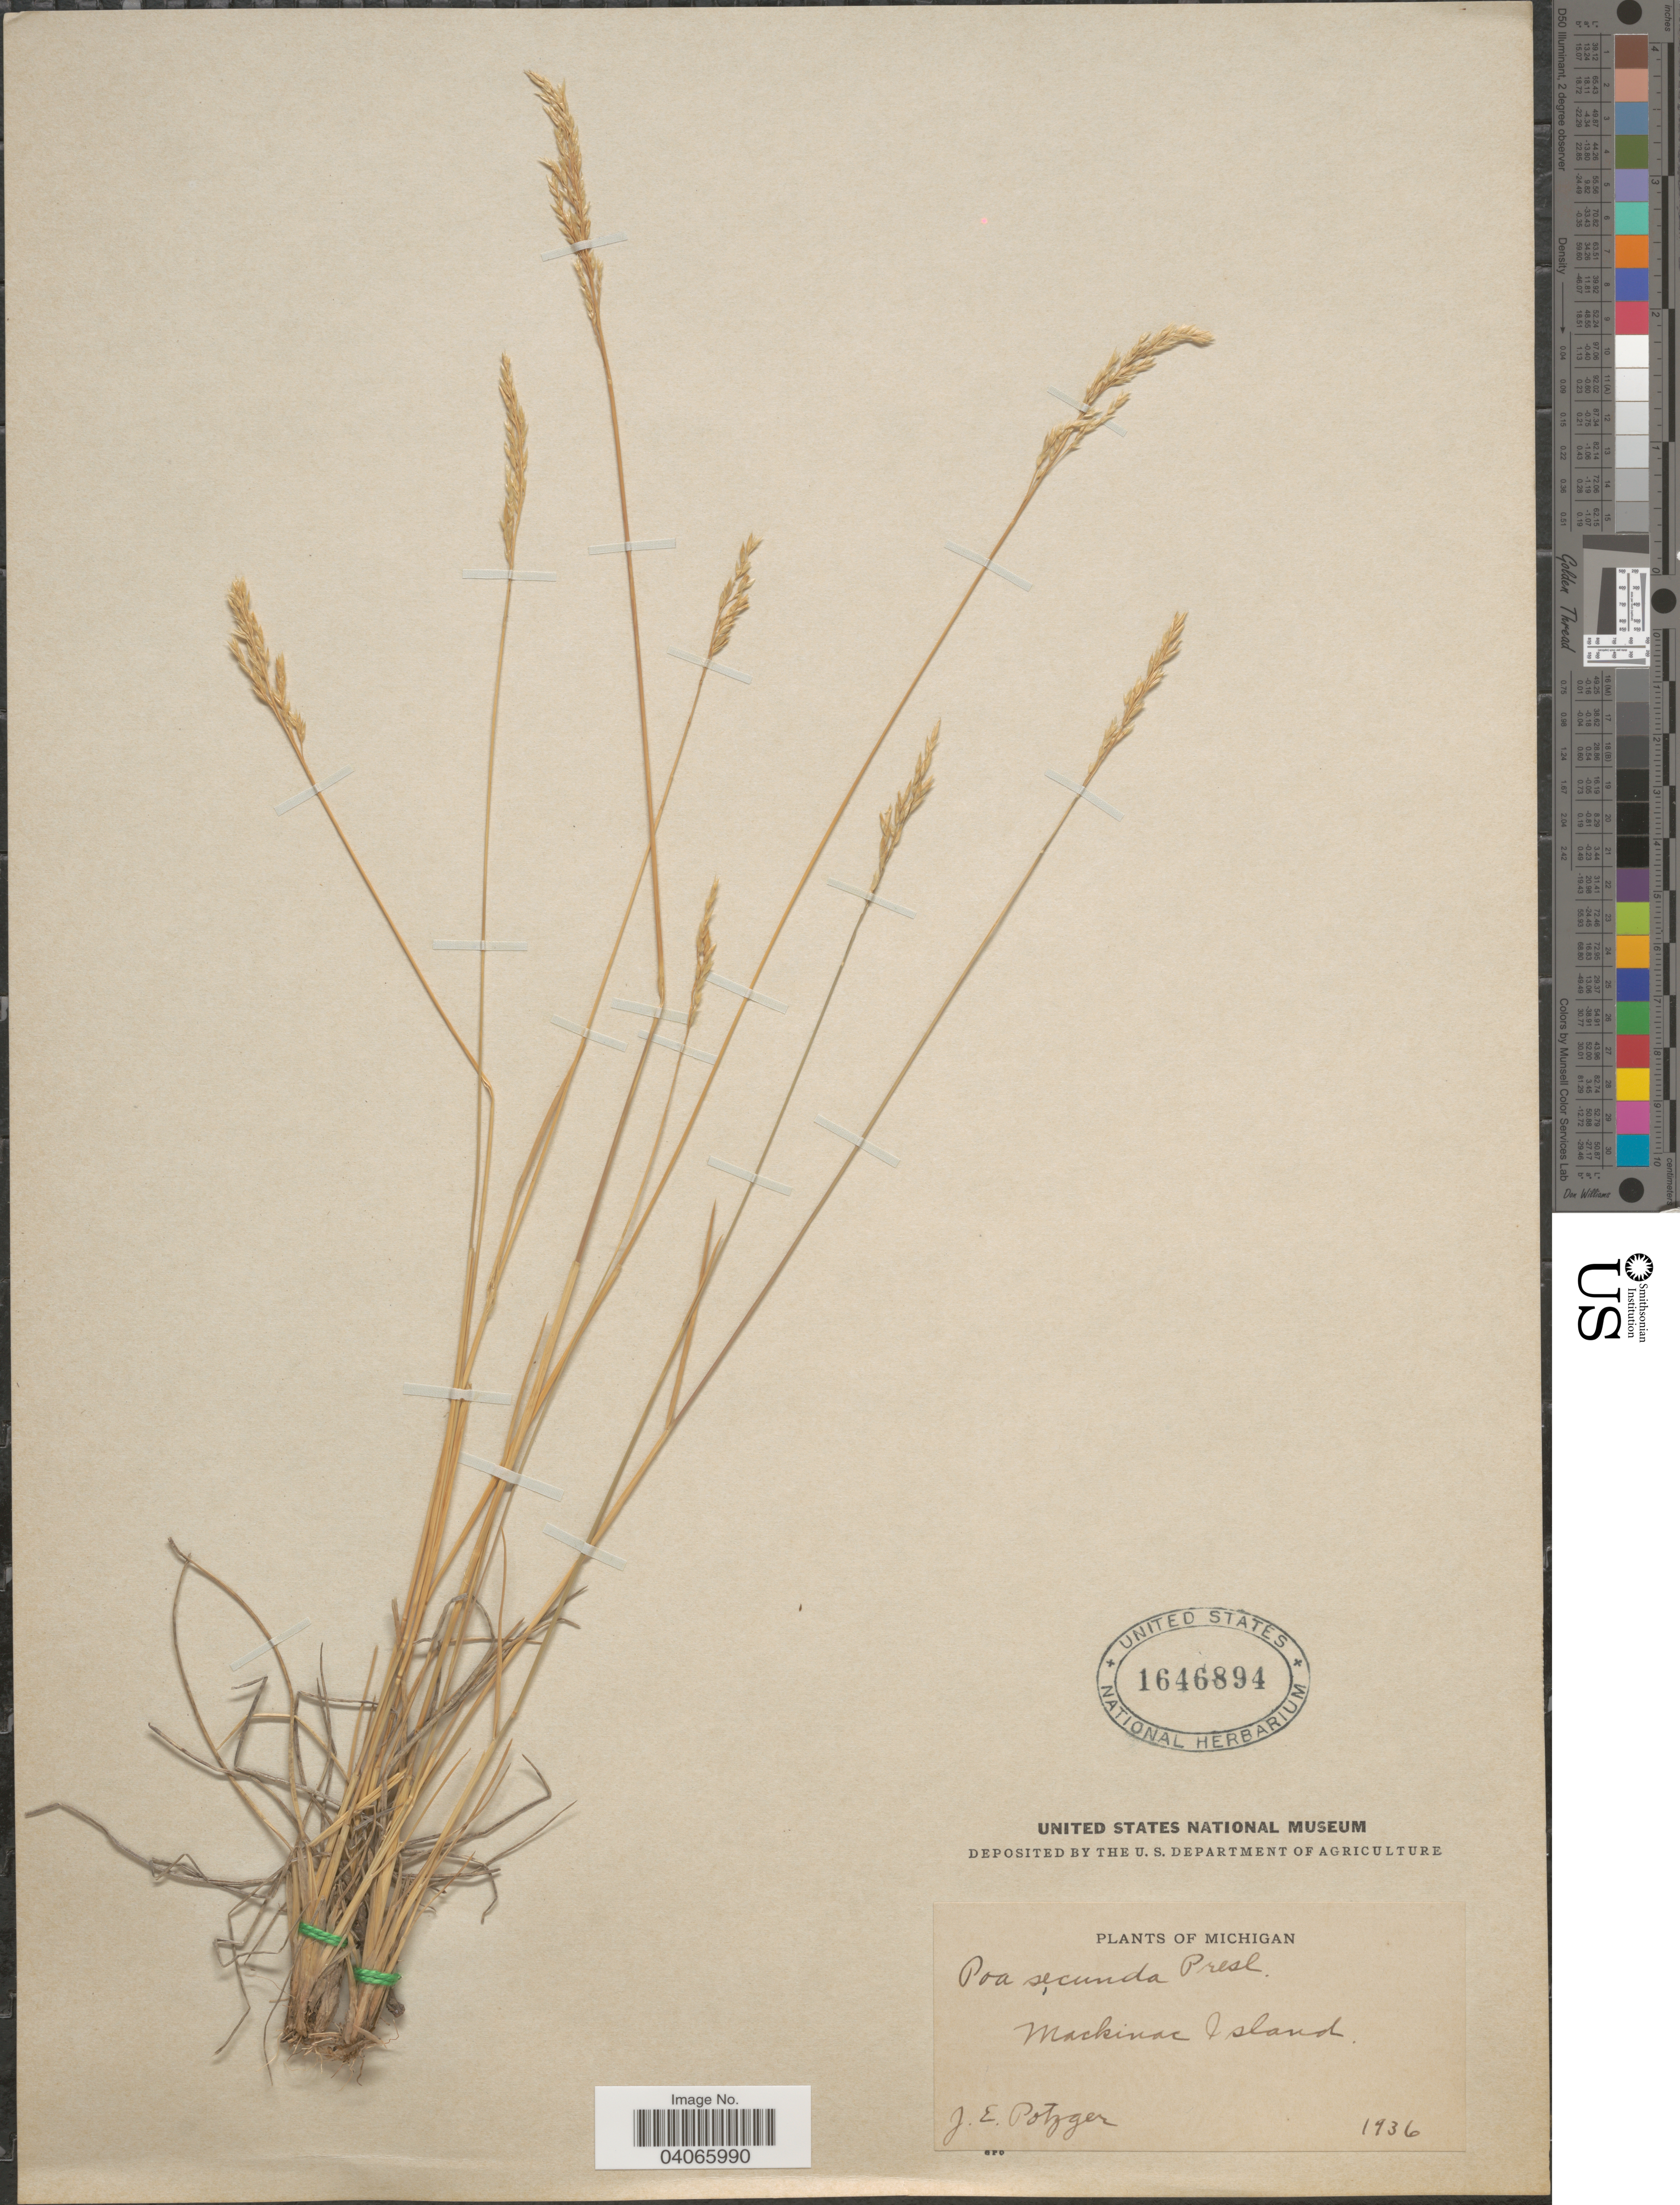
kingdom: Plantae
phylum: Tracheophyta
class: Liliopsida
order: Poales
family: Poaceae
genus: Poa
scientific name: Poa secunda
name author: J. Presl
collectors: J. Potzger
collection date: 1936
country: United States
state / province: Michigan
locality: Mackinac Island.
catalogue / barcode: US 1646894